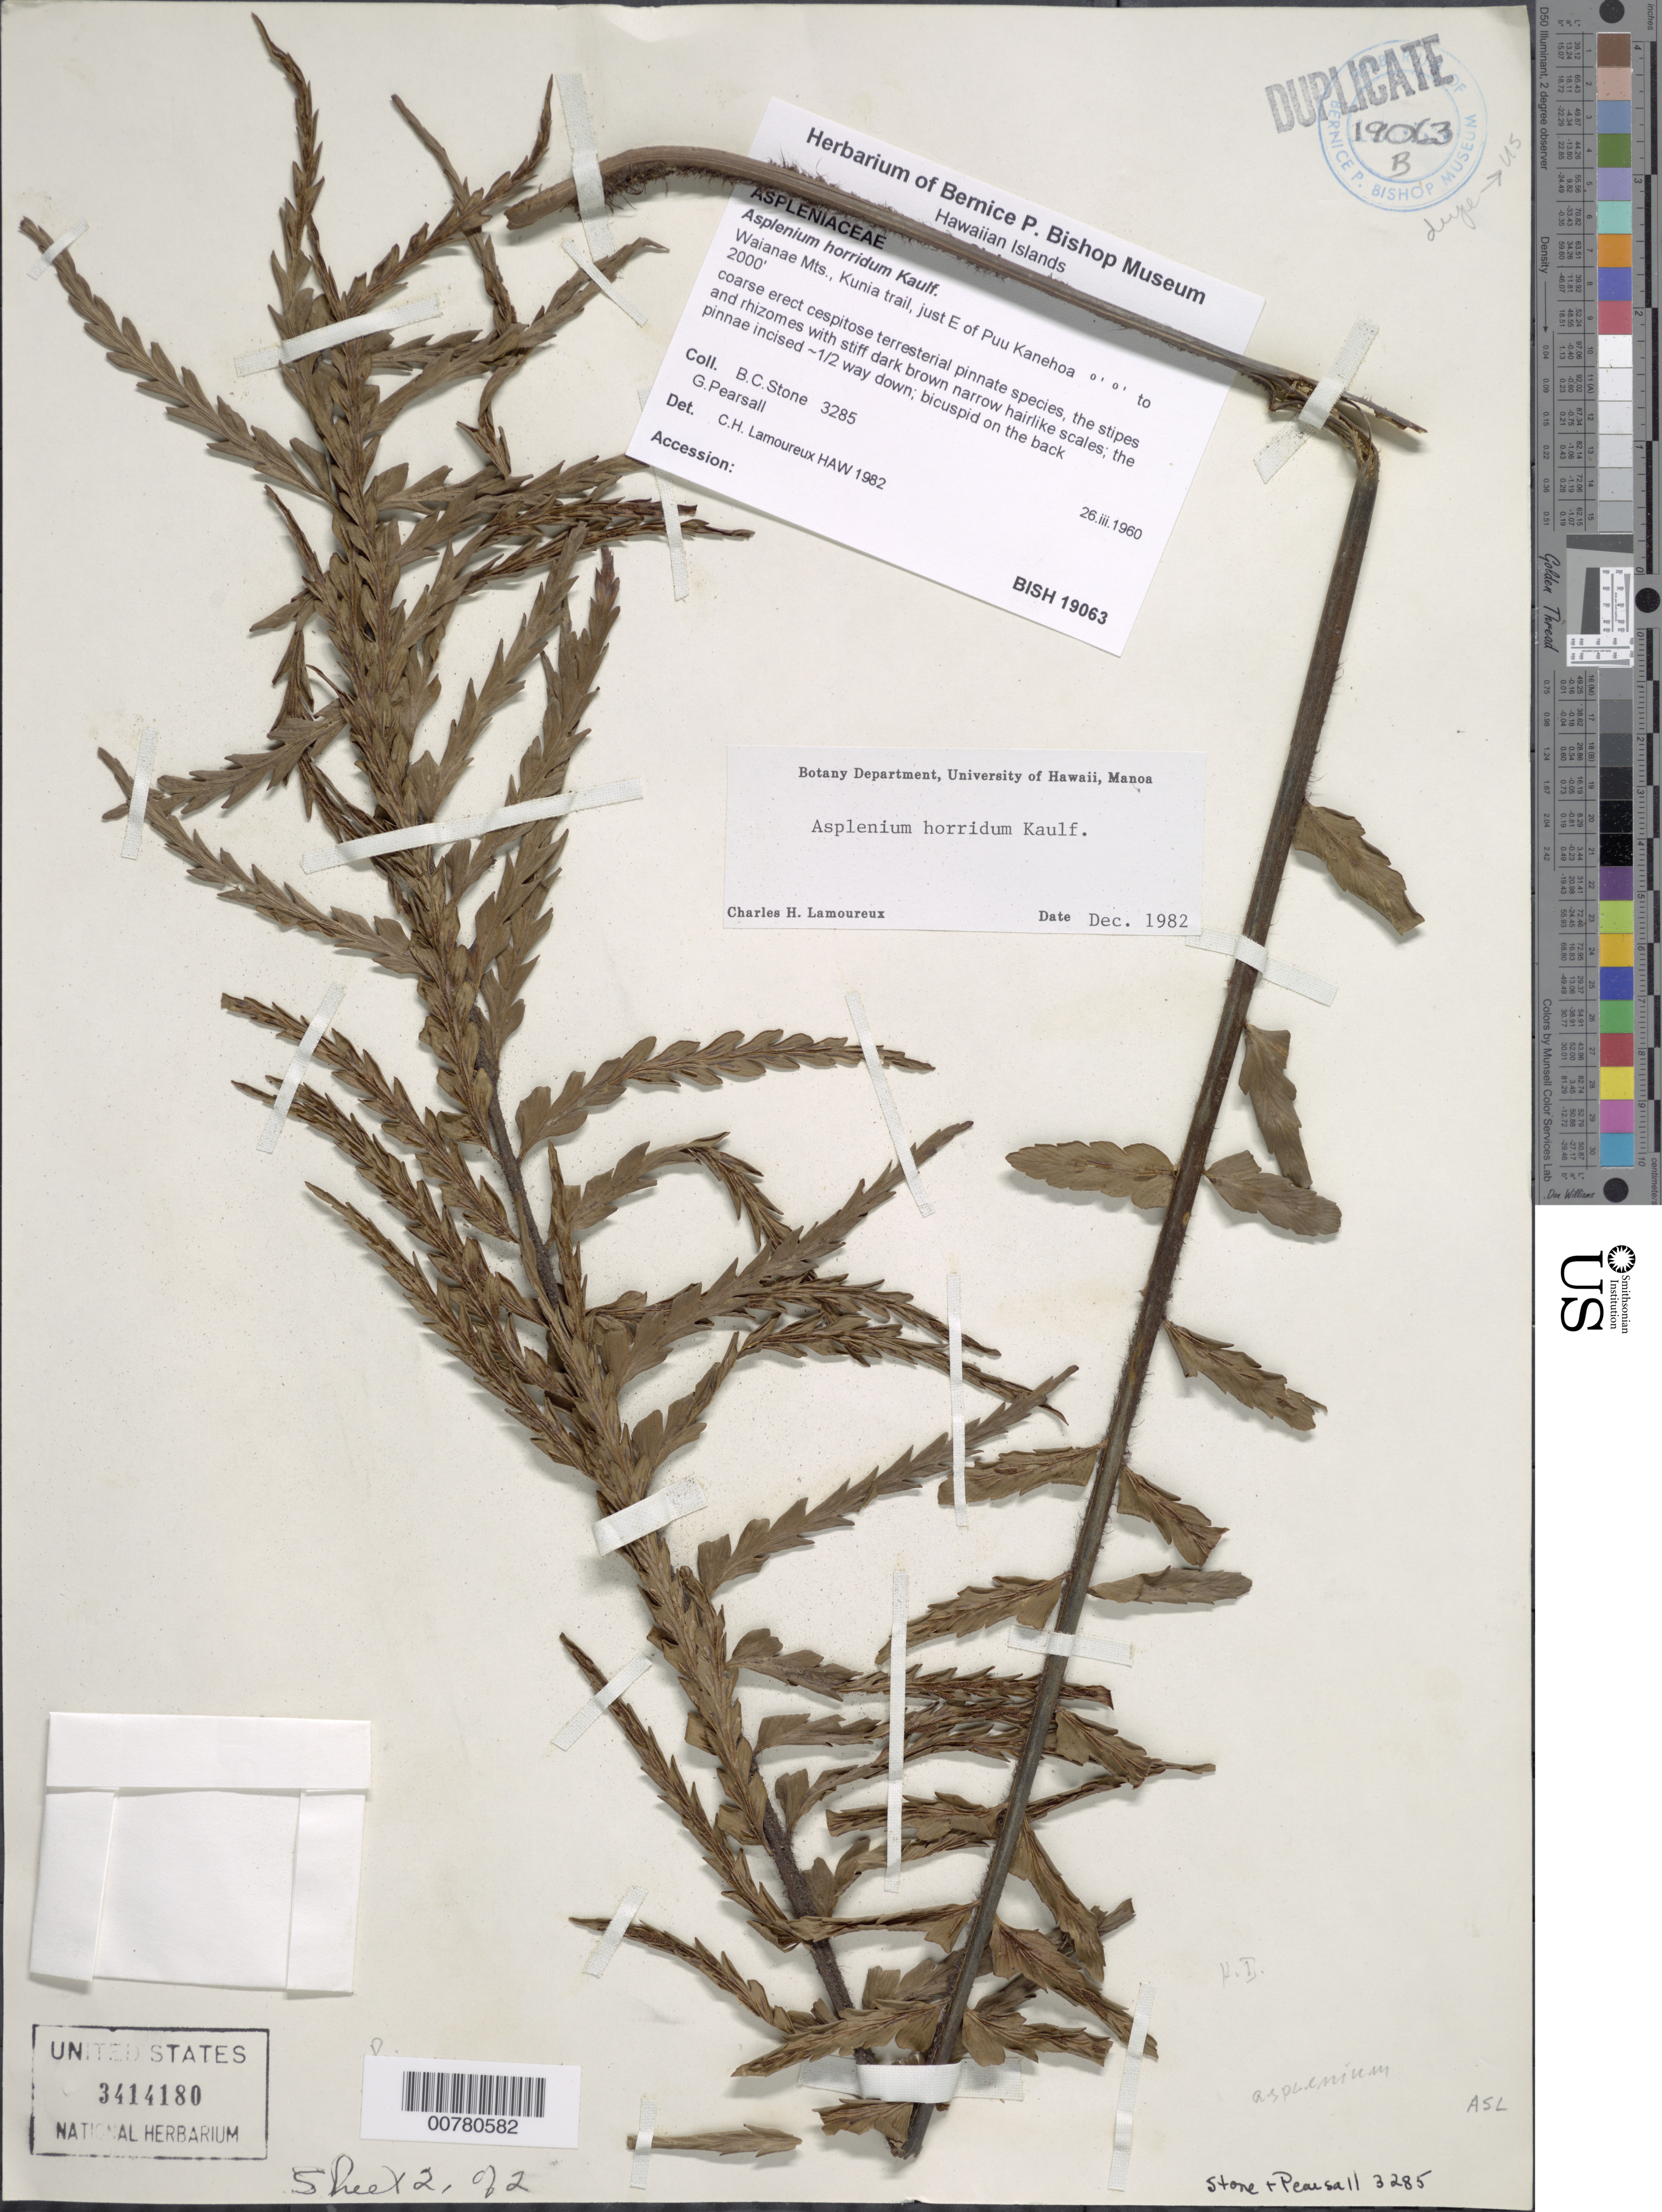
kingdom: Plantae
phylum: Tracheophyta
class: Polypodiopsida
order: Polypodiales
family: Aspleniaceae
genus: Asplenium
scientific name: Asplenium horridum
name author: Kaulf.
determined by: Wagner, W. L., (BOT), Smithsonian Institution - National Museum of Natural History (UNITED STATES)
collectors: B. C. Stone & G. Pearsall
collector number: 3285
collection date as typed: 26 Mar 1960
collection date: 1960-03-26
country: United States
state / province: Hawaii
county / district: Honolulu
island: Oahu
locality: Waianae Mts., Kunia trail, just E of Puu Kanehoa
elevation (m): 610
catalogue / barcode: US 3414180